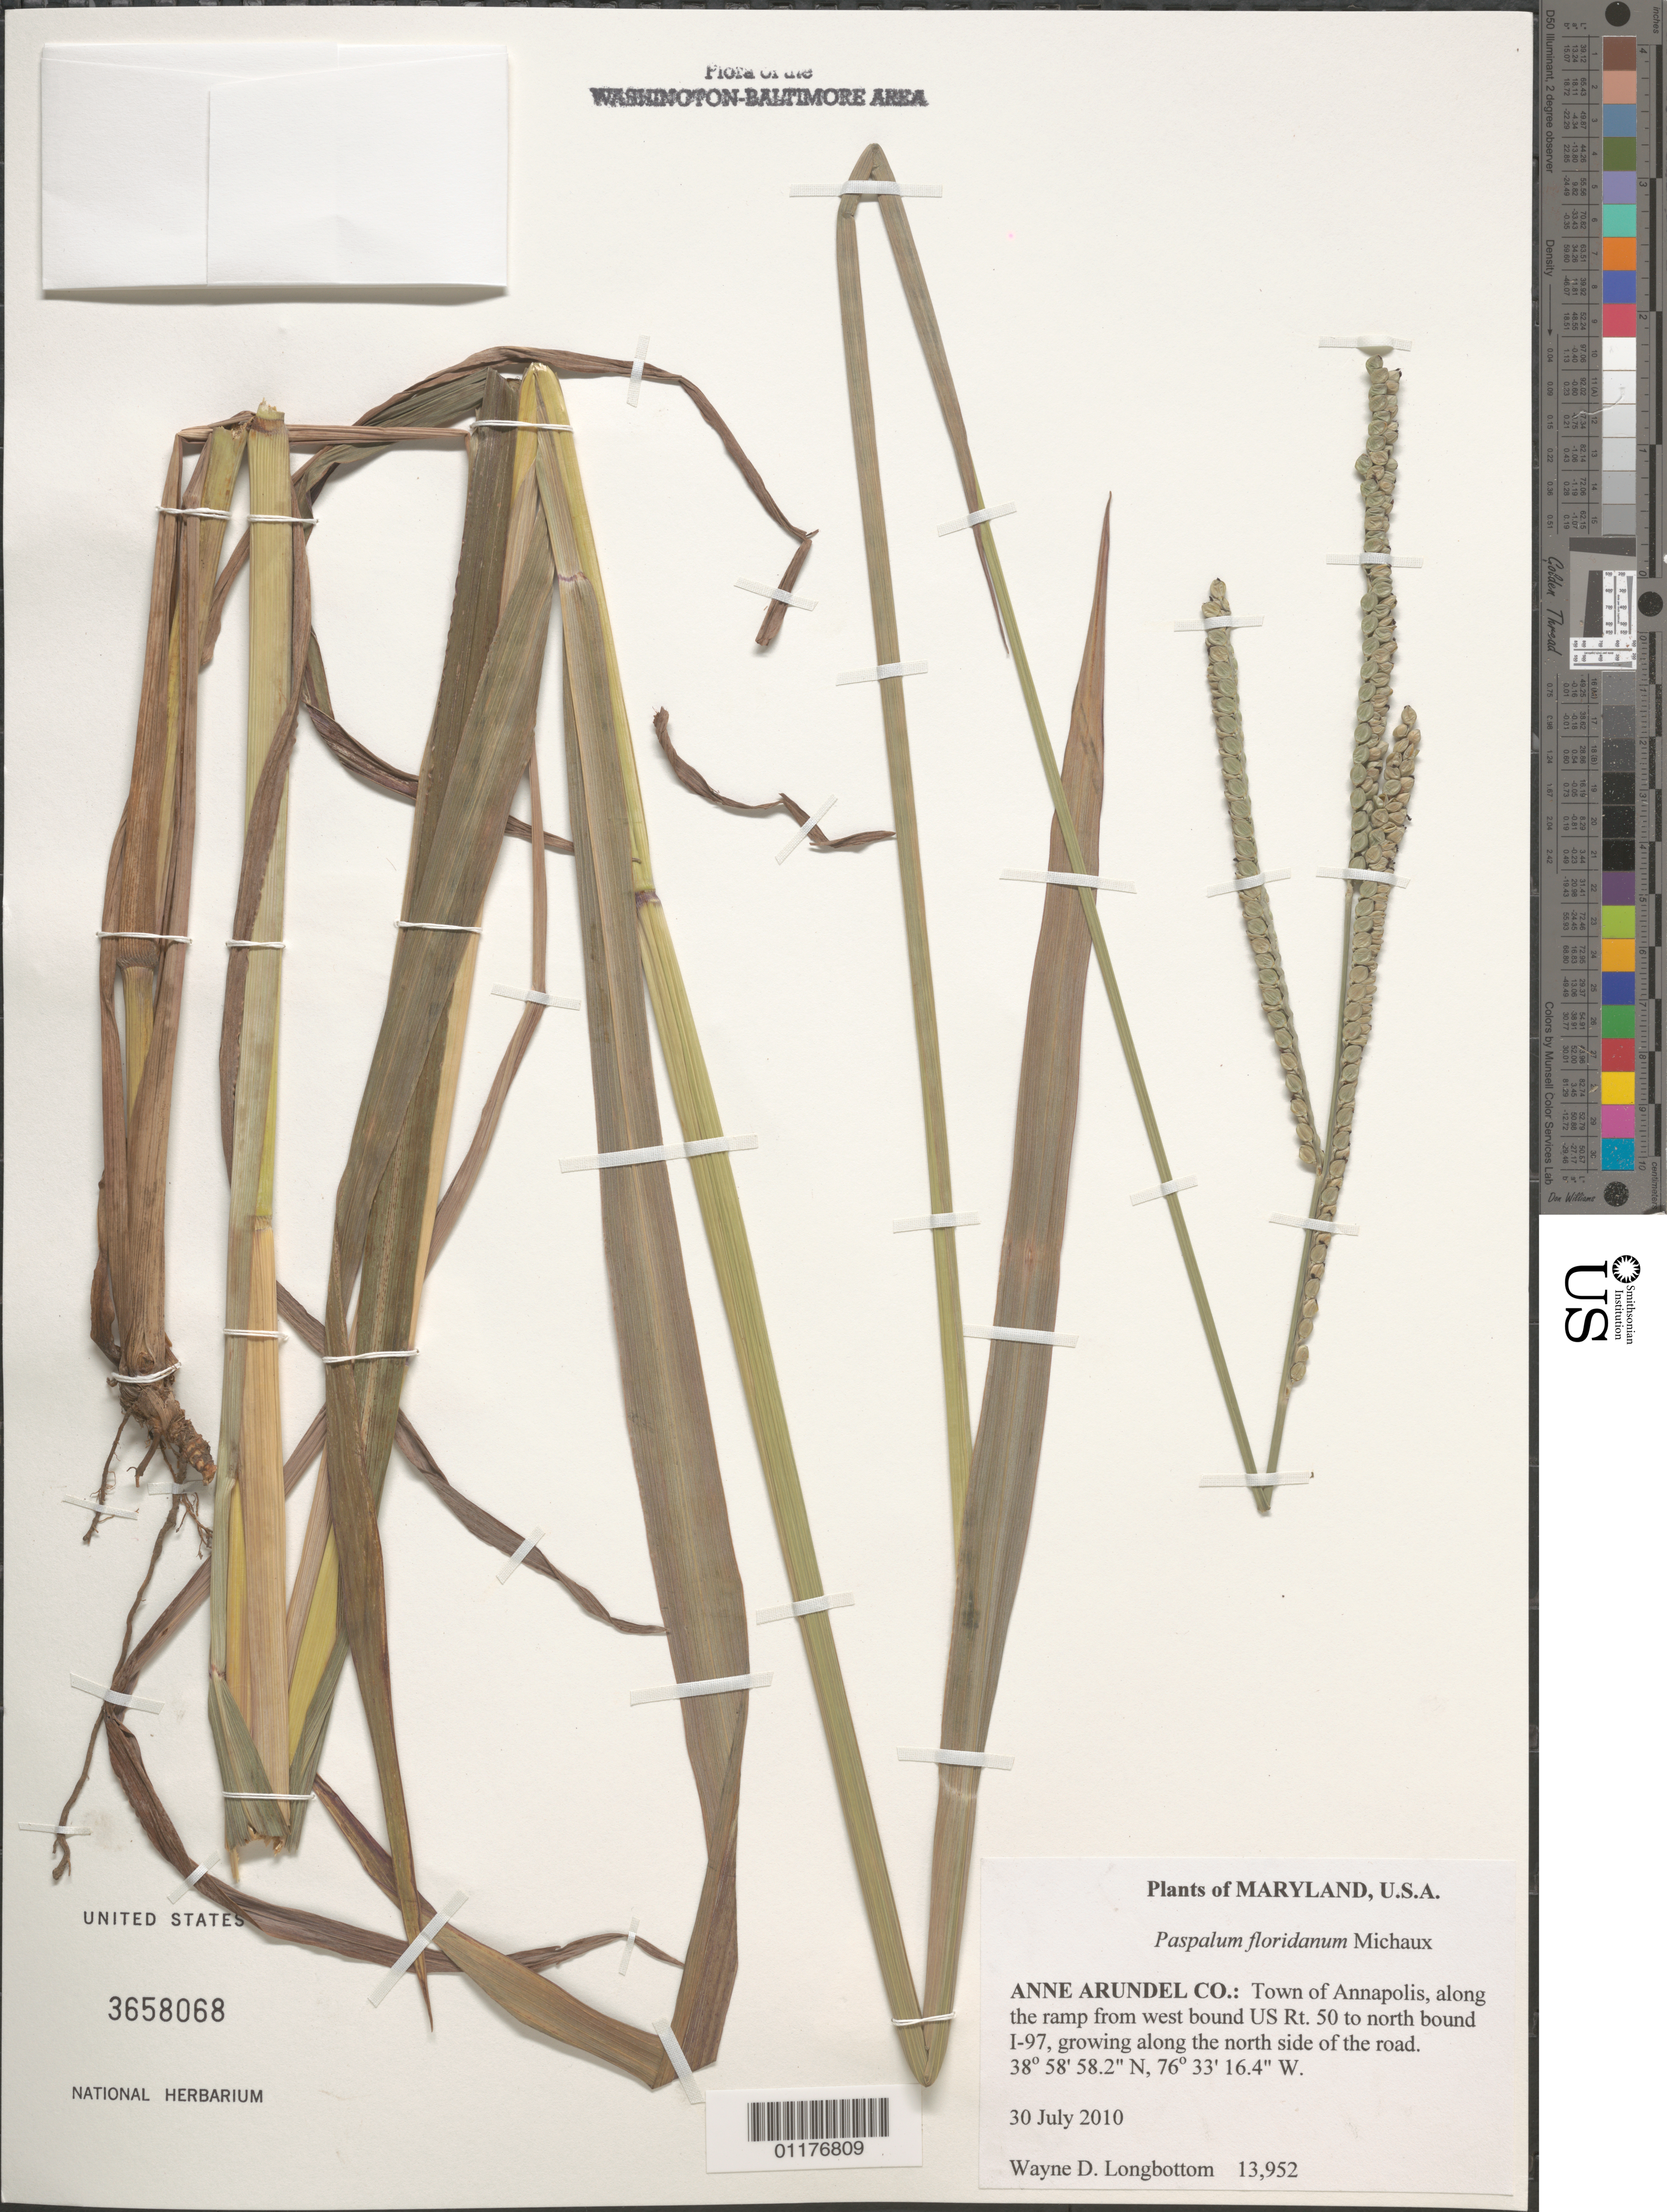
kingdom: Plantae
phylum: Tracheophyta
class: Liliopsida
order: Poales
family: Poaceae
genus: Paspalum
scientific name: Paspalum floridanum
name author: Michx.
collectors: D. Longbottom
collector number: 13952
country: United States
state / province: Maryland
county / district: Anne Arundel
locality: Annapolis along the ramp from W bound US Rt. 50 to N bound I-97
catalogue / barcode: US 3658068